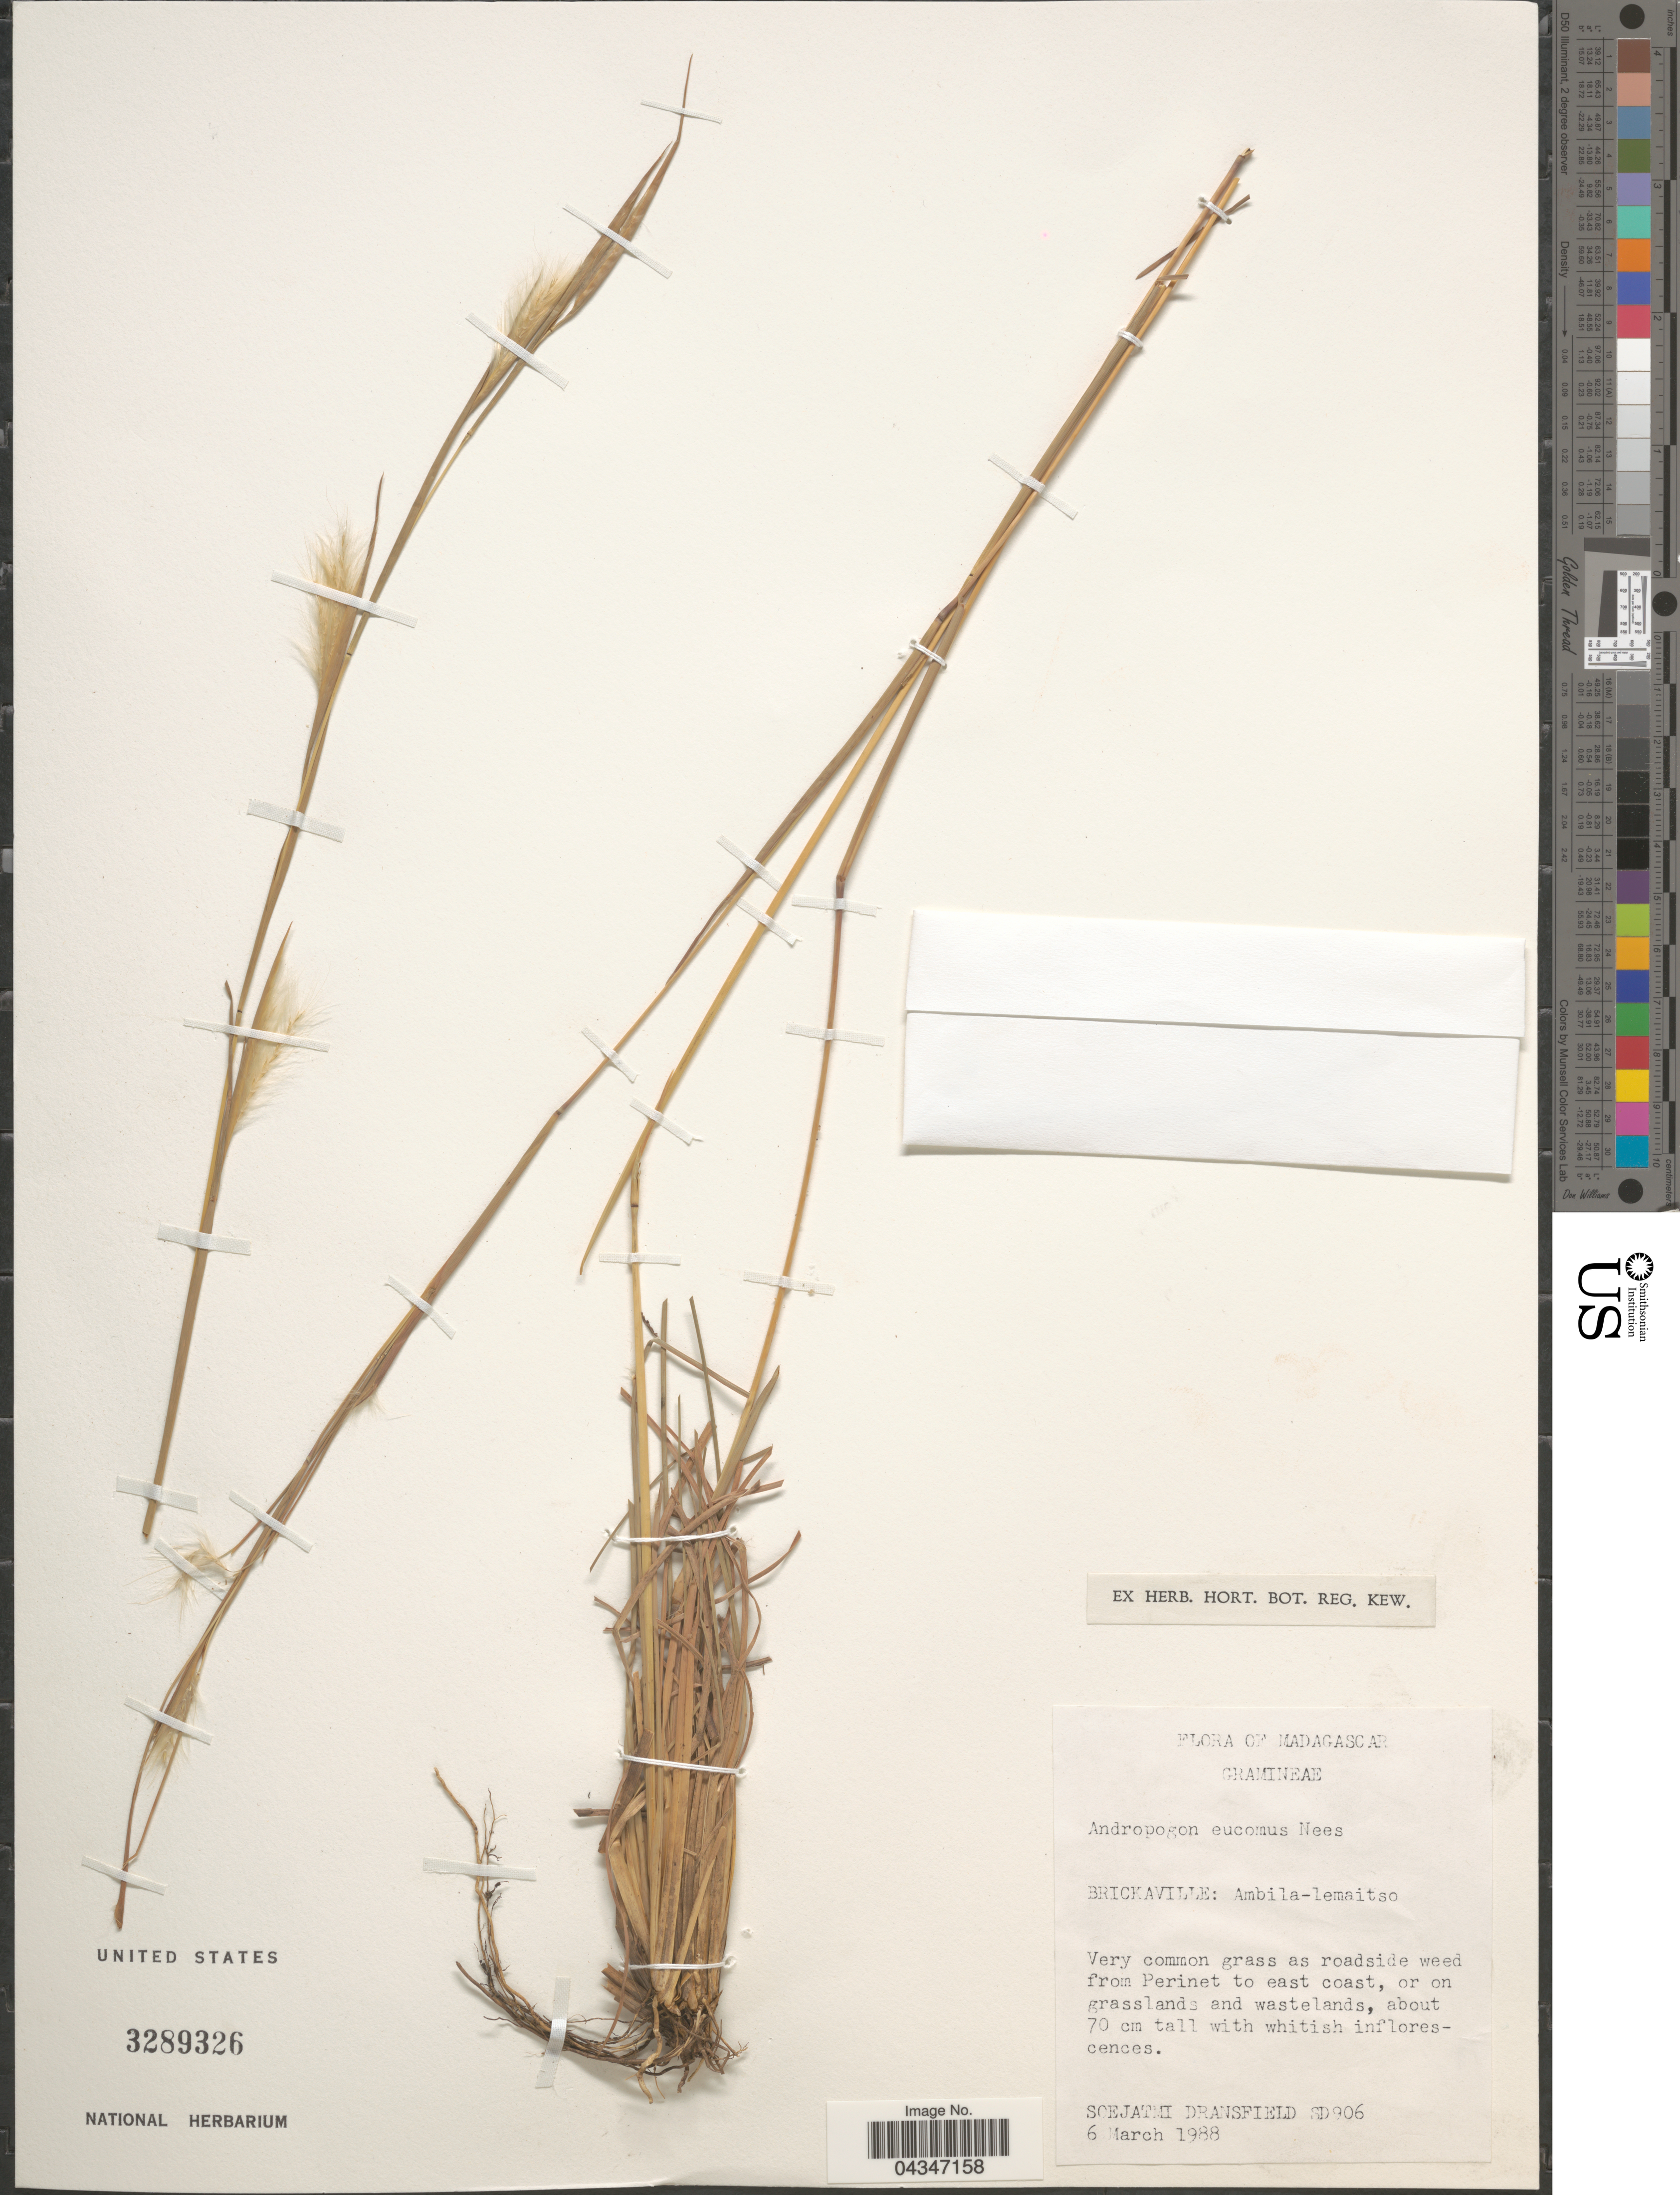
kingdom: Plantae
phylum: Tracheophyta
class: Liliopsida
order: Poales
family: Poaceae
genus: Andropogon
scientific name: Andropogon eucomus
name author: Nees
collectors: S. Dransfield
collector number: SD906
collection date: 1988-03-06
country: Madagascar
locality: Brickaville: Ambila-lemaitso.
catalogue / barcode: US 3289326